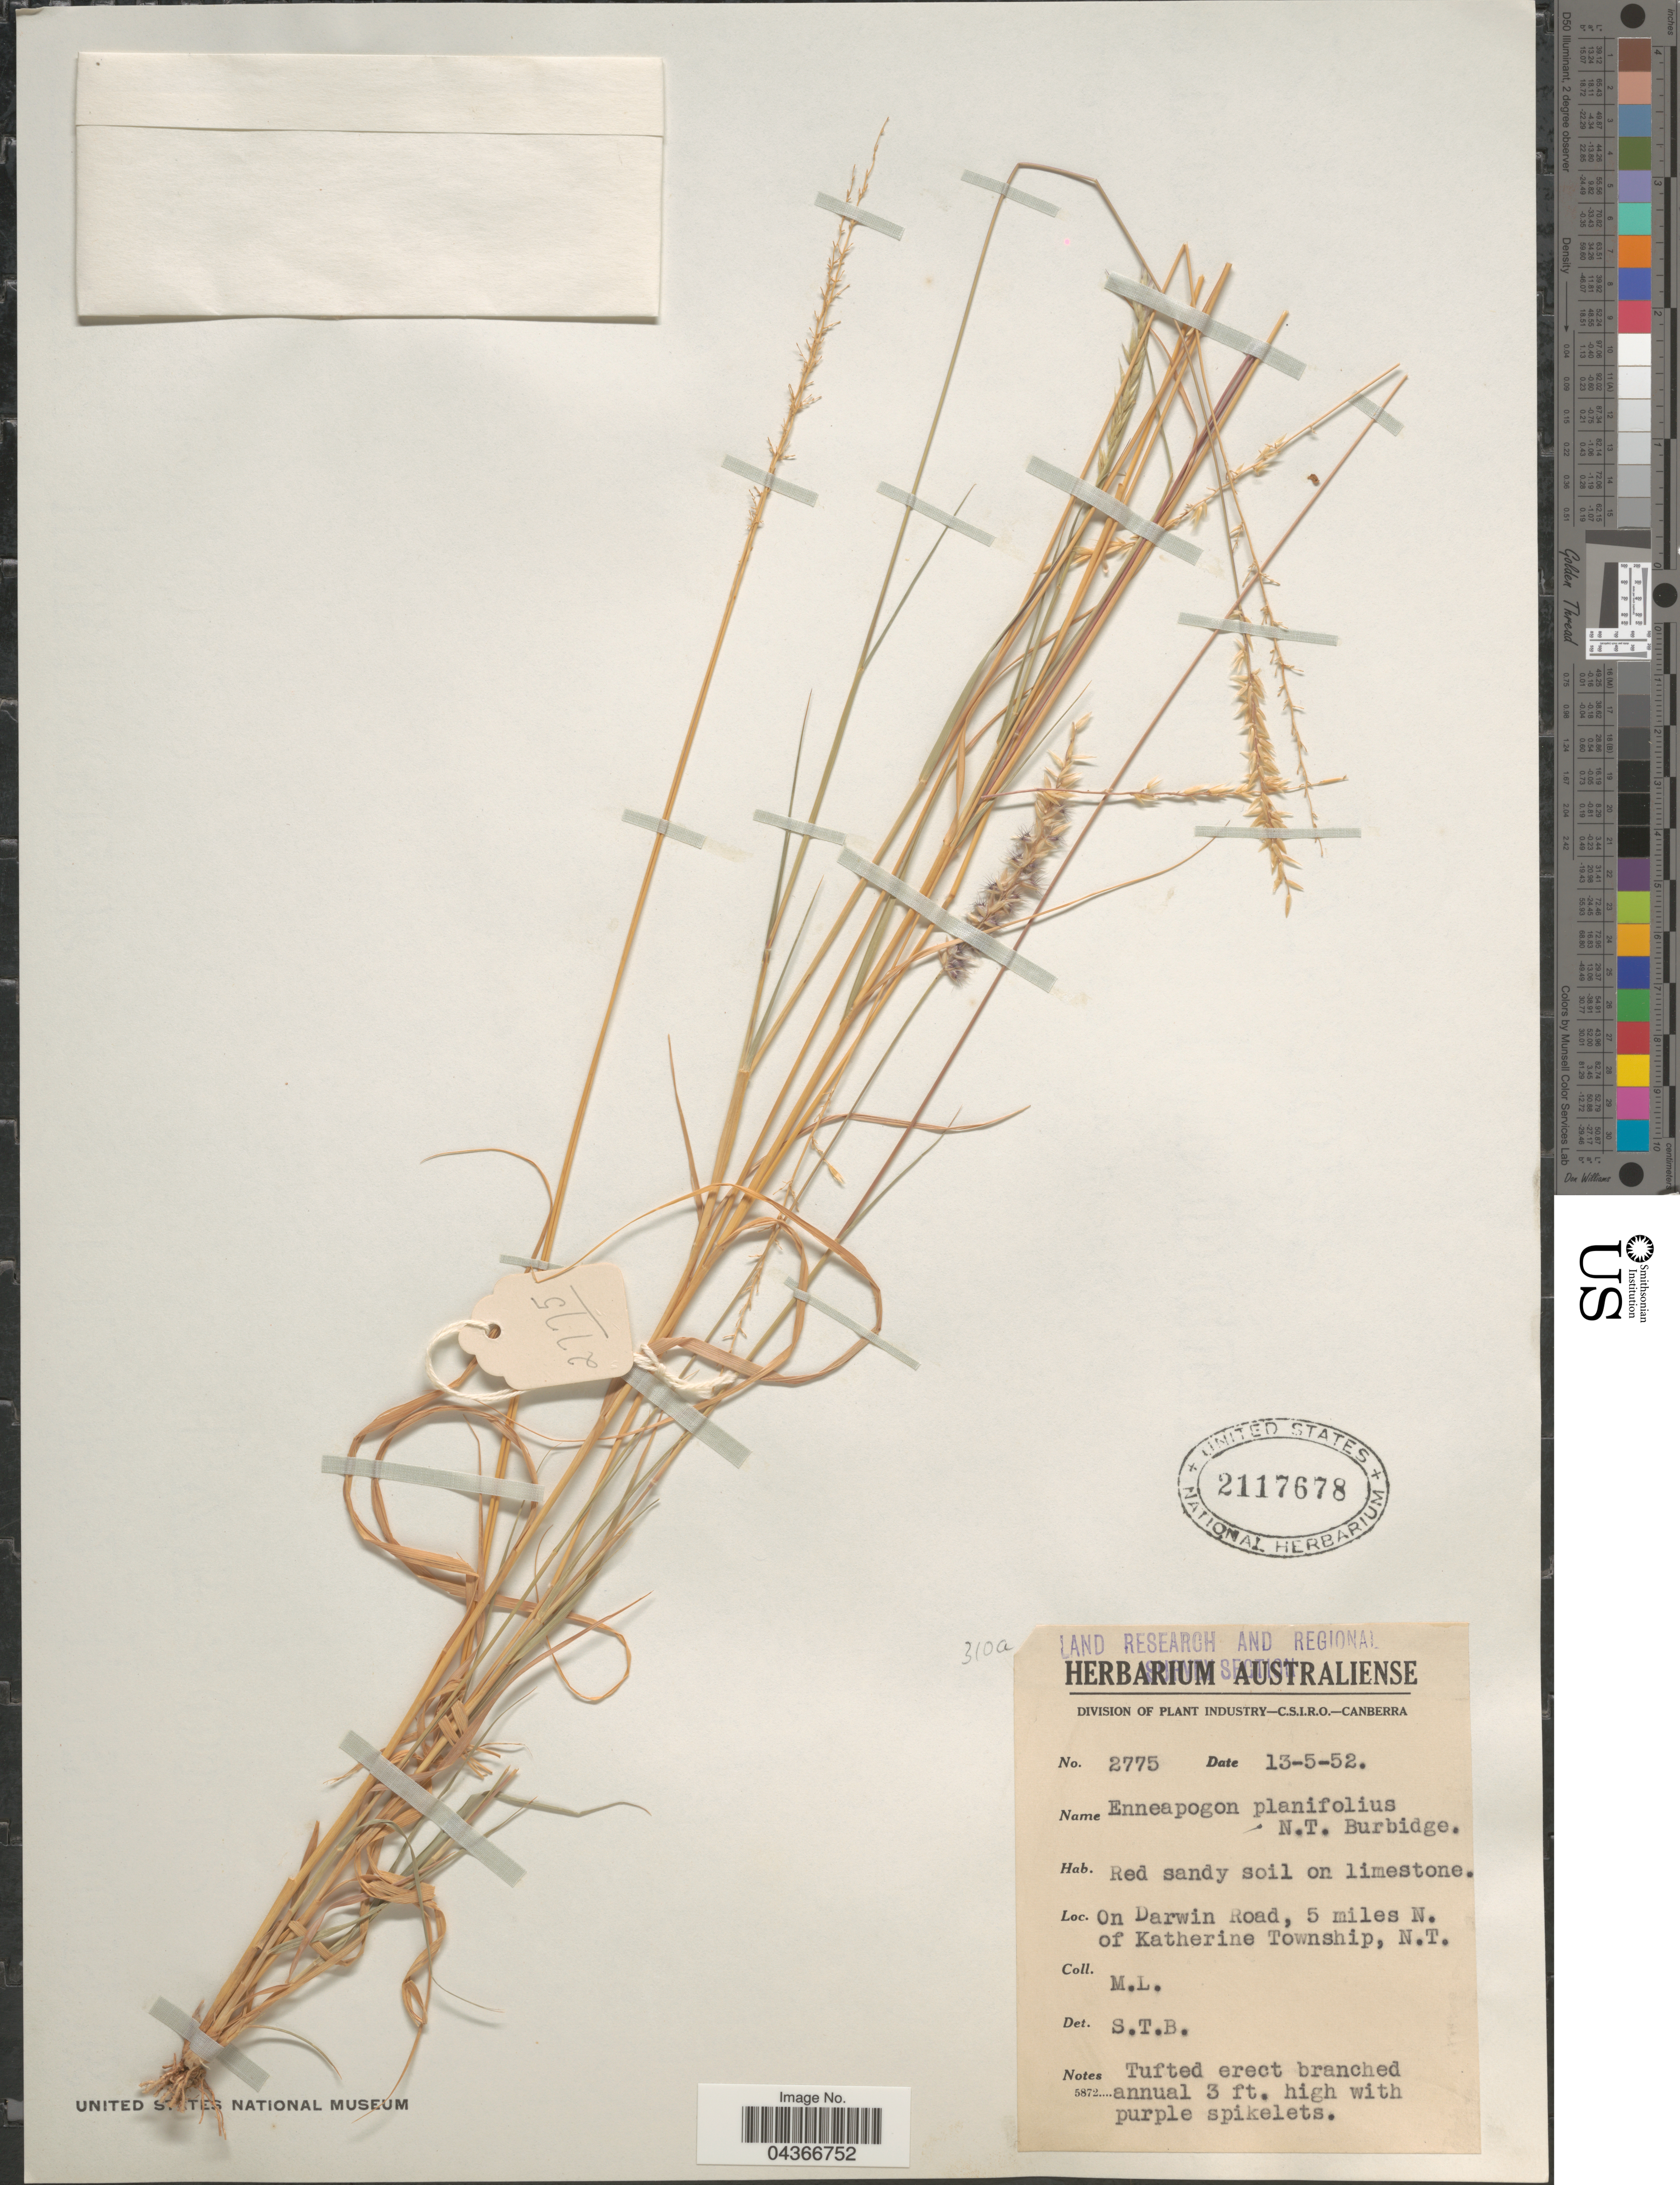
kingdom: Plantae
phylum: Tracheophyta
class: Liliopsida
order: Poales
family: Poaceae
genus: Enneapogon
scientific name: Enneapogon purpurascens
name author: (R. Br.) P. Beauv.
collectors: M. L.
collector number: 2775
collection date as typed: Transcribed d/m/y: 13/5/52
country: Australia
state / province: Northern Territory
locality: Land Research and Regional Survey Section. On Darwin Road, 5 miles N. of Katherine Township, N.T.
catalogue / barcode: US 2117678